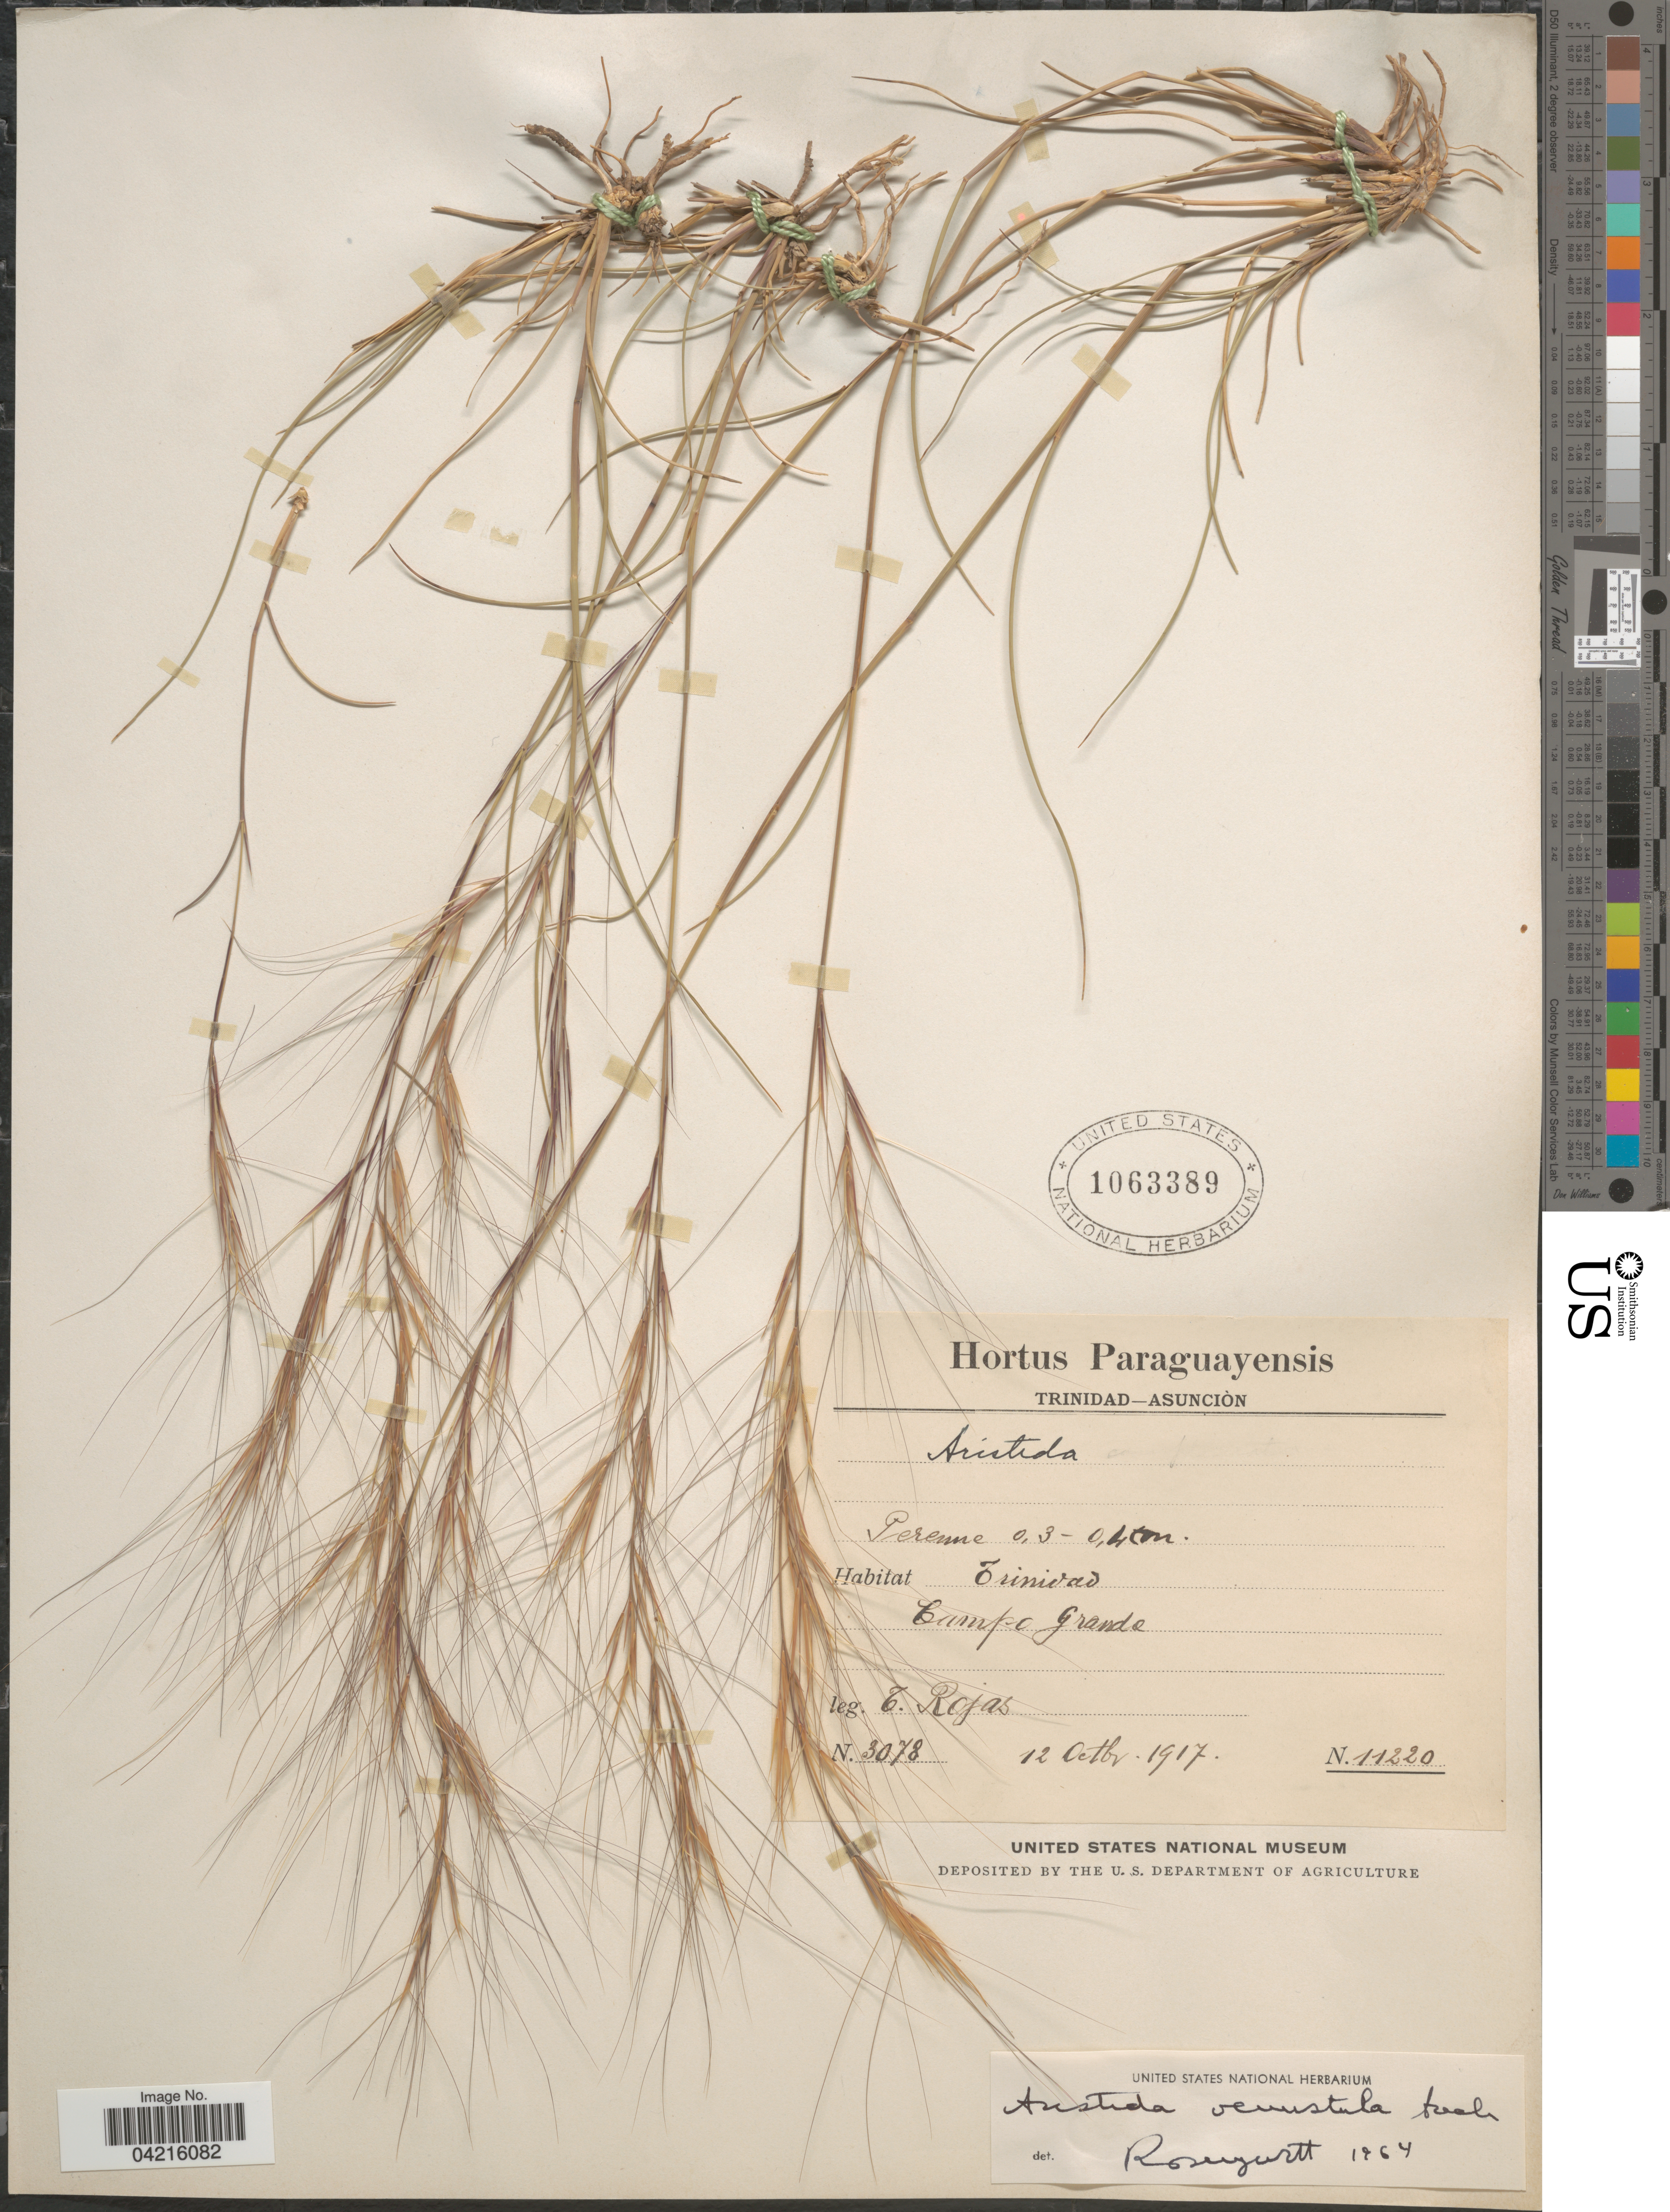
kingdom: Plantae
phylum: Tracheophyta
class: Liliopsida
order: Poales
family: Poaceae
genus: Aristida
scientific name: Aristida venustula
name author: Arechav.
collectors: T. Rojas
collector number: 3078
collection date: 1917-10-12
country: Paraguay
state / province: Asuncion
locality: Trinidad. Campo Grande.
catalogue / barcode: US 1063389